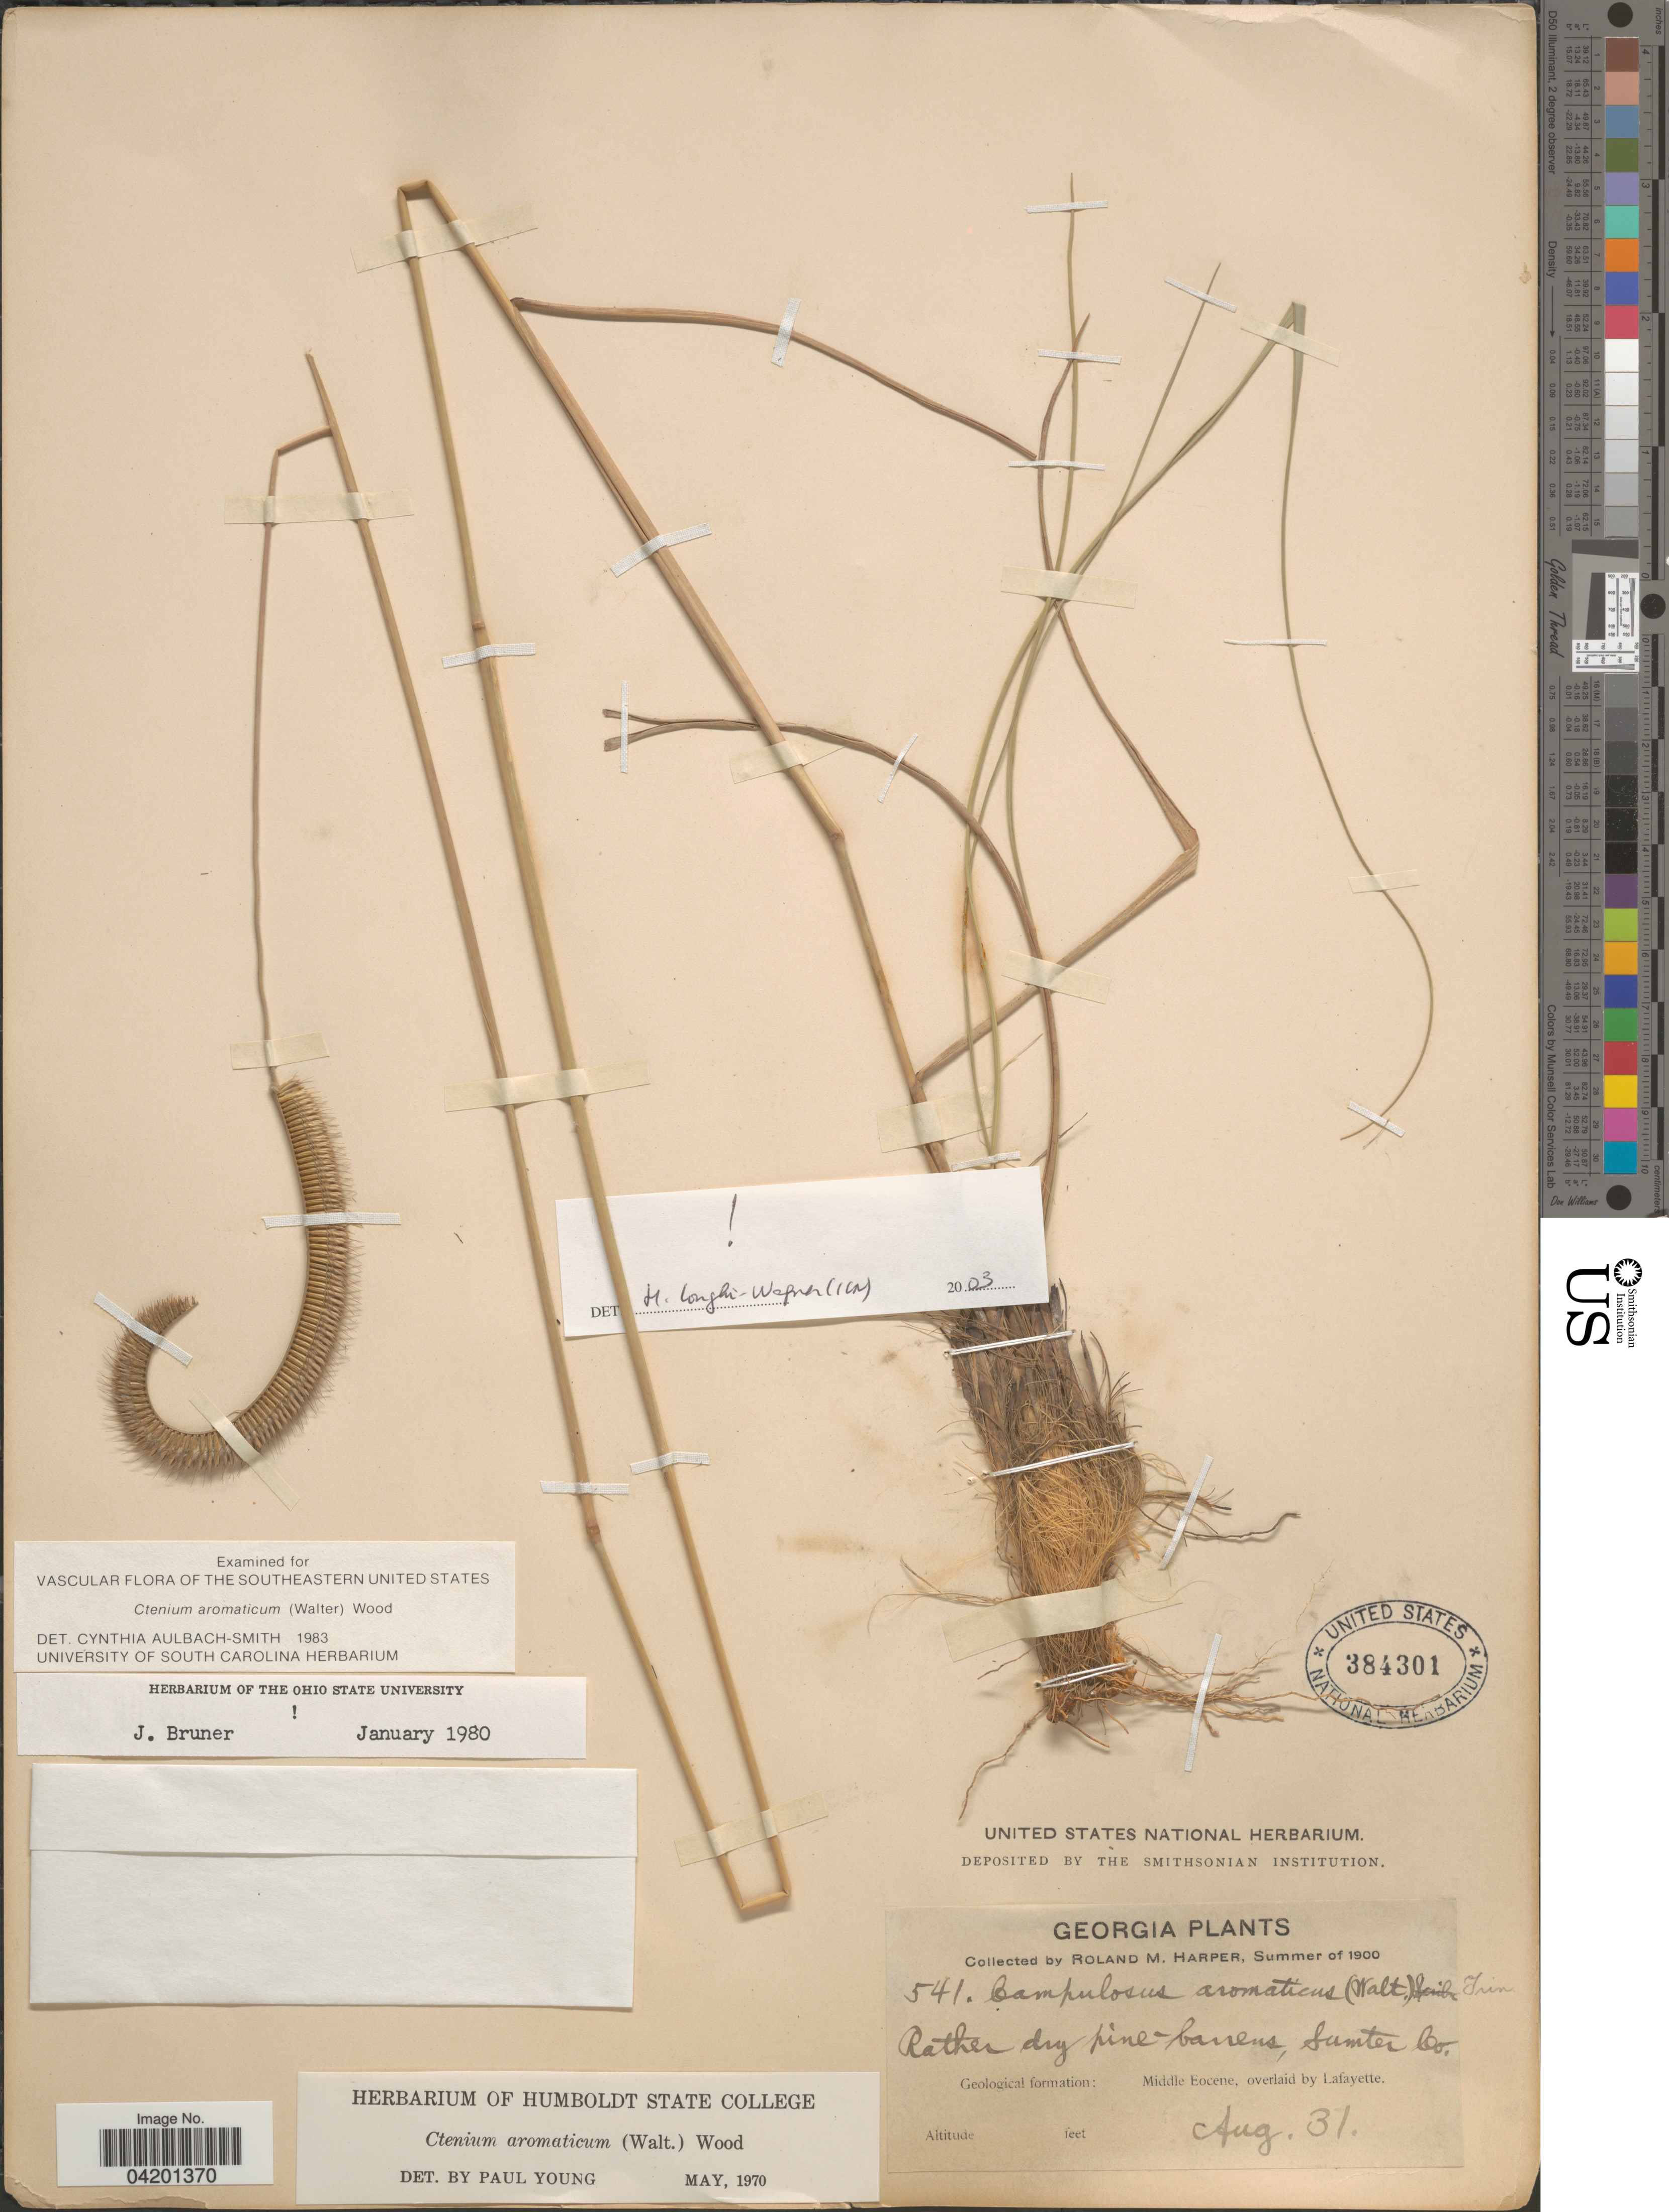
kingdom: Plantae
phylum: Tracheophyta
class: Liliopsida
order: Poales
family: Poaceae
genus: Ctenium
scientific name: Ctenium aromaticum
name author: (Walter) Alph. Wood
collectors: R. M. Harper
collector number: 541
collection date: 1900-08-31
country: United States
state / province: Georgia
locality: Rather dry pine-barrens, Sumter Co. Geological formation: Middle Eocene, overlaid by Lafayette.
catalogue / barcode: US 384301